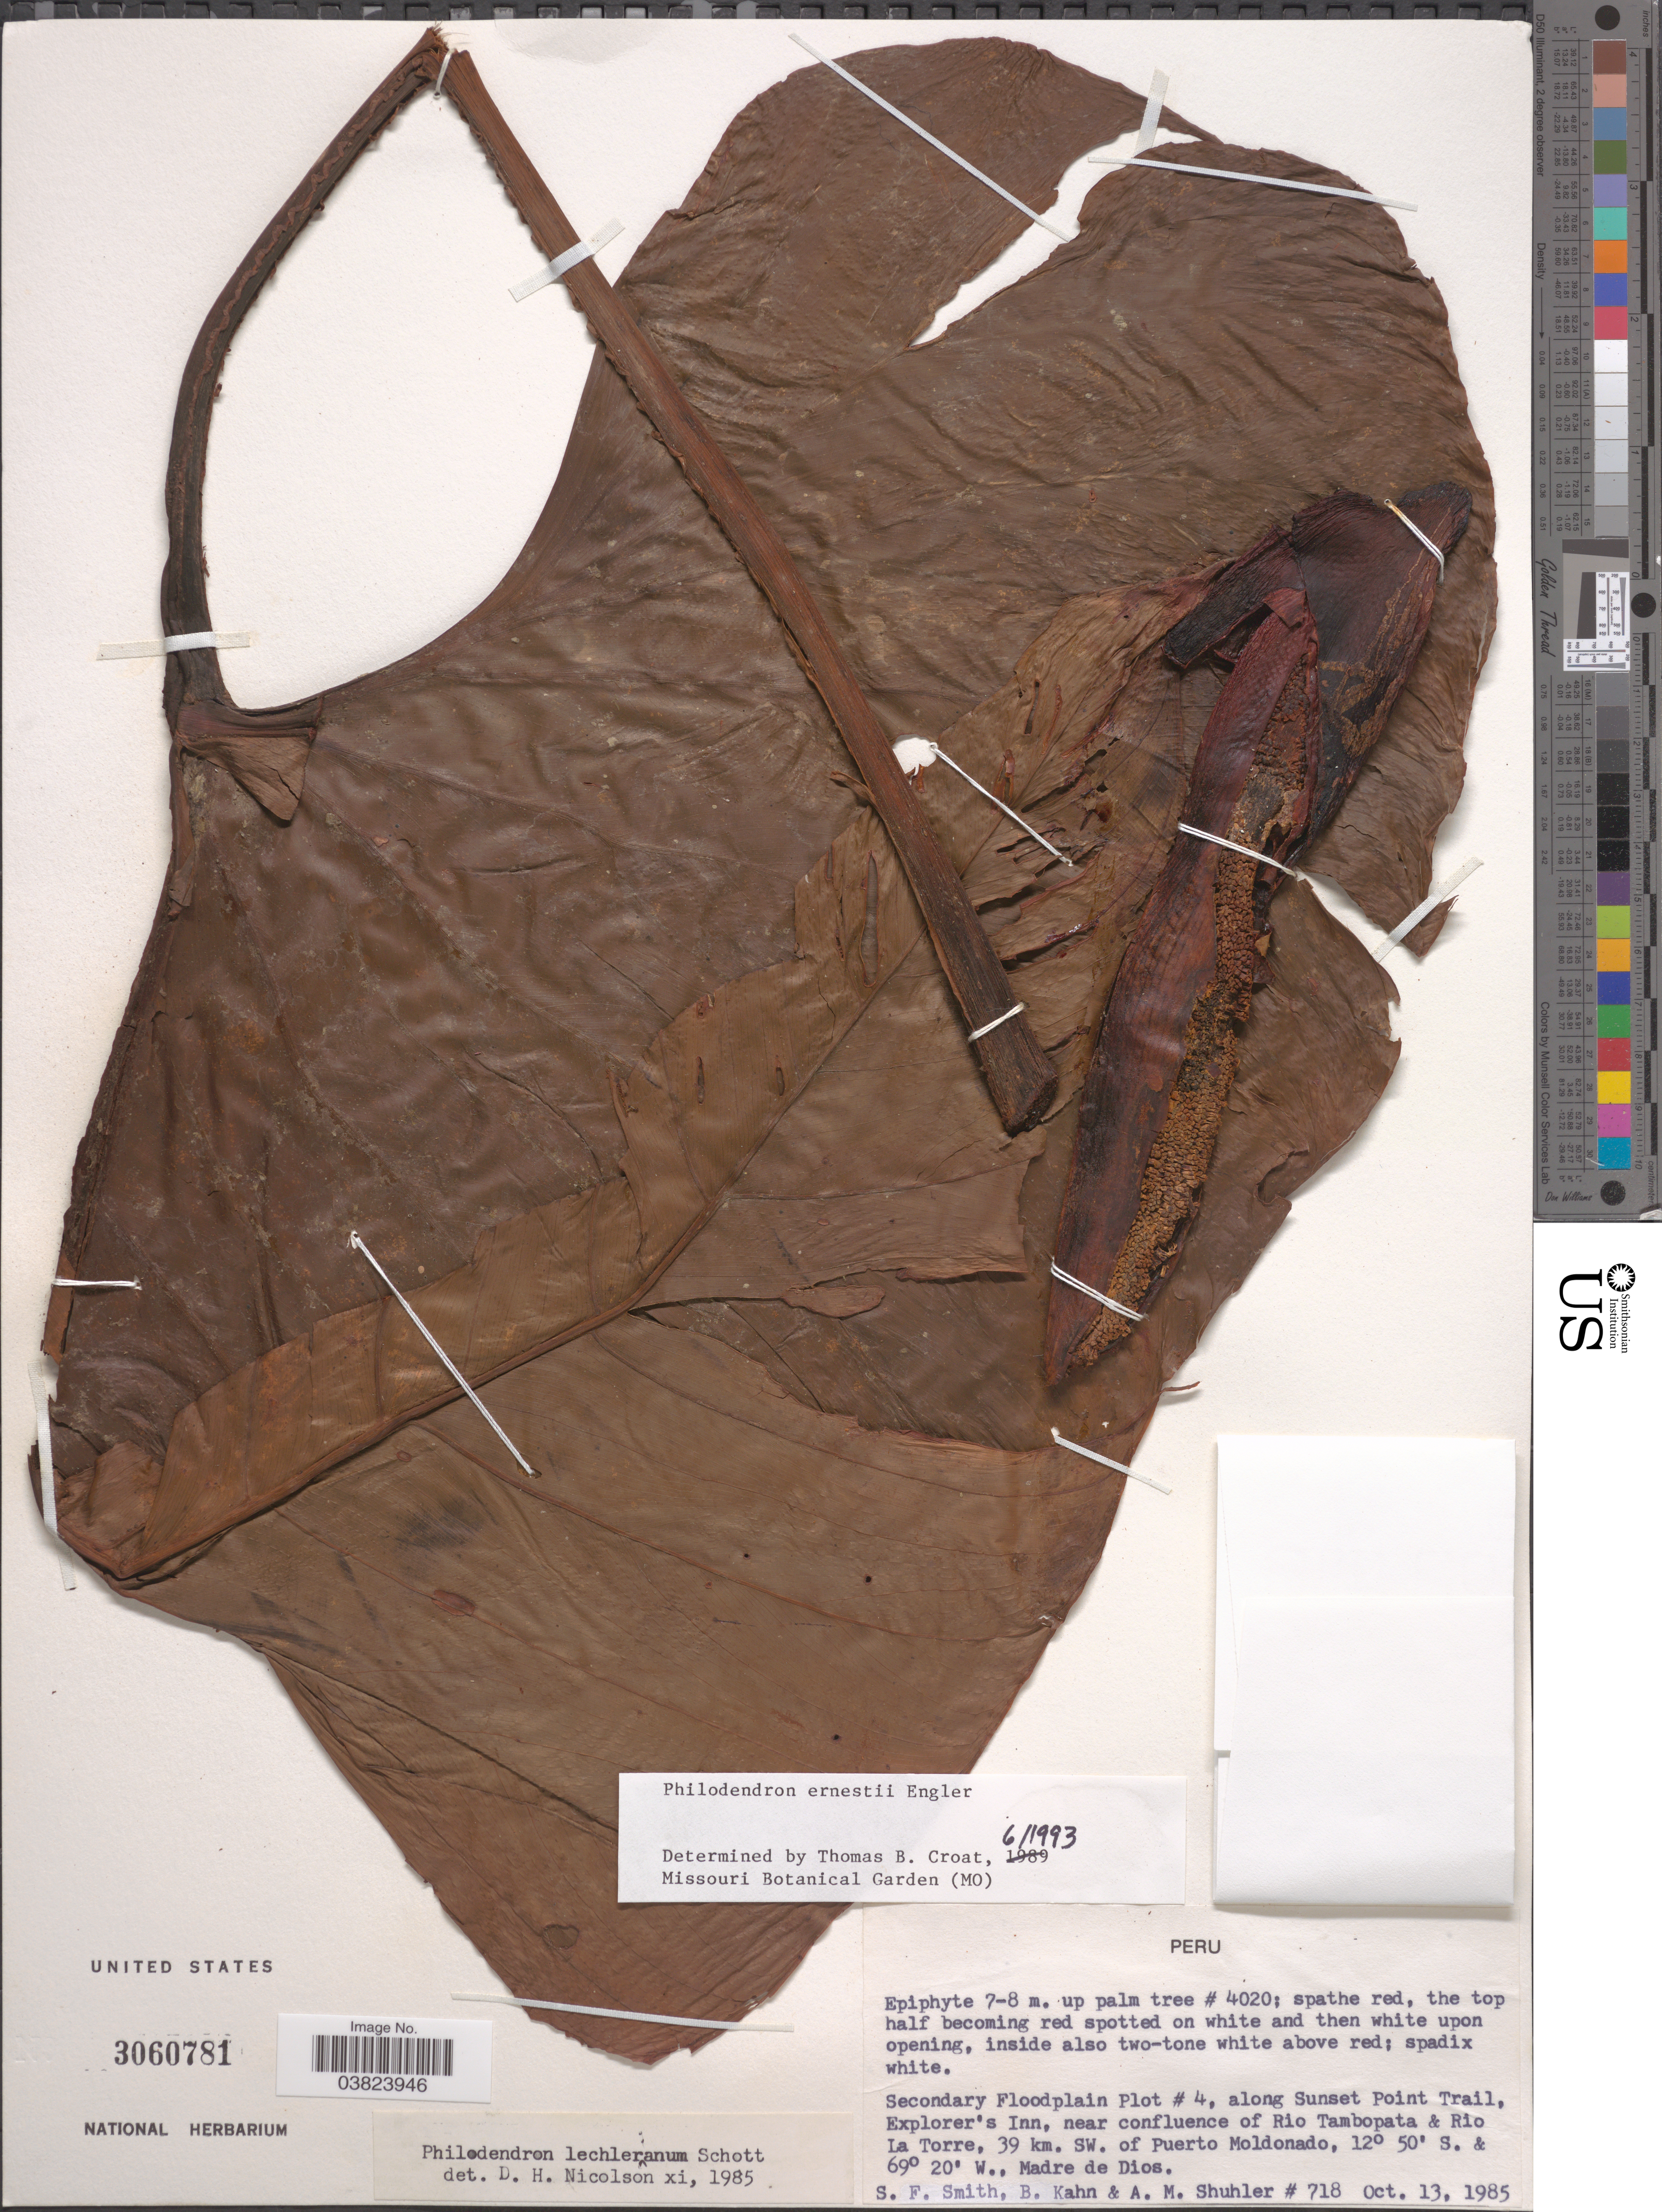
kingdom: Plantae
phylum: Tracheophyta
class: Liliopsida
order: Alismatales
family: Araceae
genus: Philodendron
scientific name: Philodendron erubescens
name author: K. Koch & Augustin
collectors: S.F. Smith, B. Kahn & A. Shuhler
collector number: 718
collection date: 1985-10-13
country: Peru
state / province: Madre de Dios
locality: Secondary Floodplain Plot #4, along Sunset Point Trail, Explorer's Inn, near the confluence of Rio Tambopata and Rio La Torre, 39 km. SW. of Puerto Moldonado.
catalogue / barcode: US 3060781